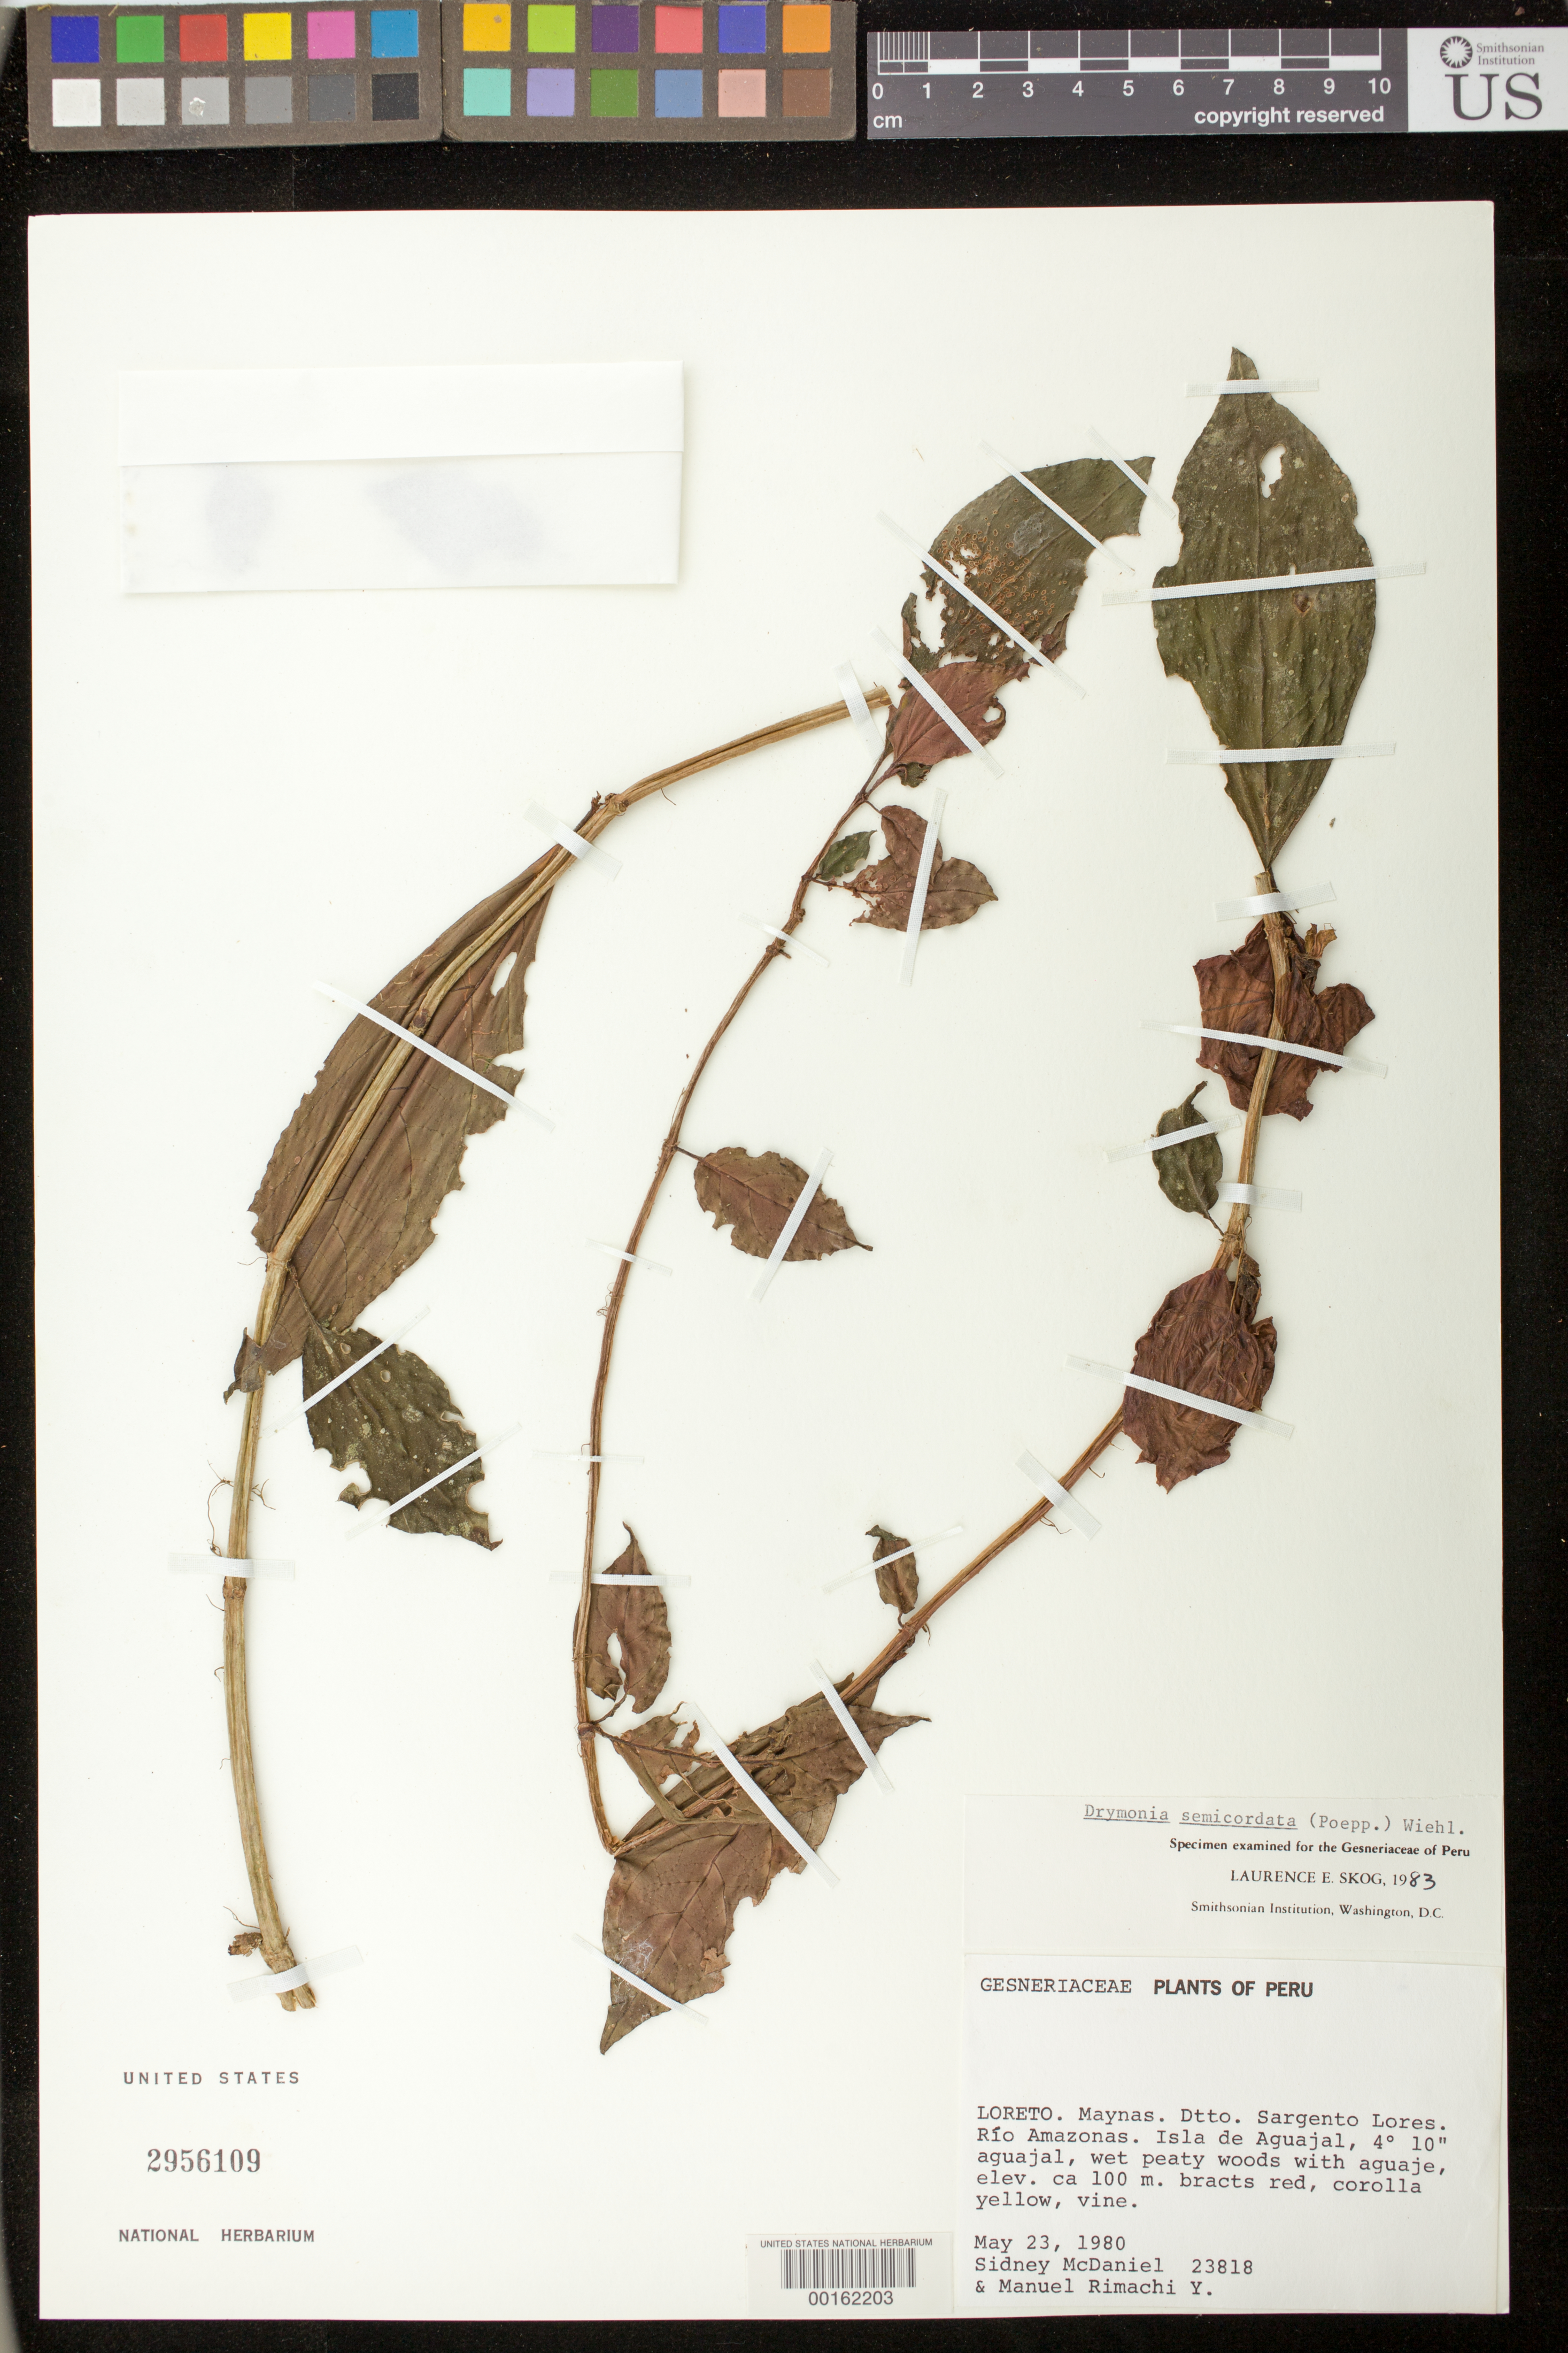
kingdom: Plantae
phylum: Tracheophyta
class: Magnoliopsida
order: Lamiales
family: Gesneriaceae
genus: Drymonia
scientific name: Drymonia semicordata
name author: (Poepp.) Wiehler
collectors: S. McDaniel & M. Rimachi Y.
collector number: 23818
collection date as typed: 23 May 1980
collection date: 1980-05-23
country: Peru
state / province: Loreto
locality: Prov. Maynas, Dtto. Sargento Lores, Rio Amazonas, Isla de Aguajal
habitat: Aguajal, wet peaty woods with aguaje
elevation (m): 100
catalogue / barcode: US 2956109